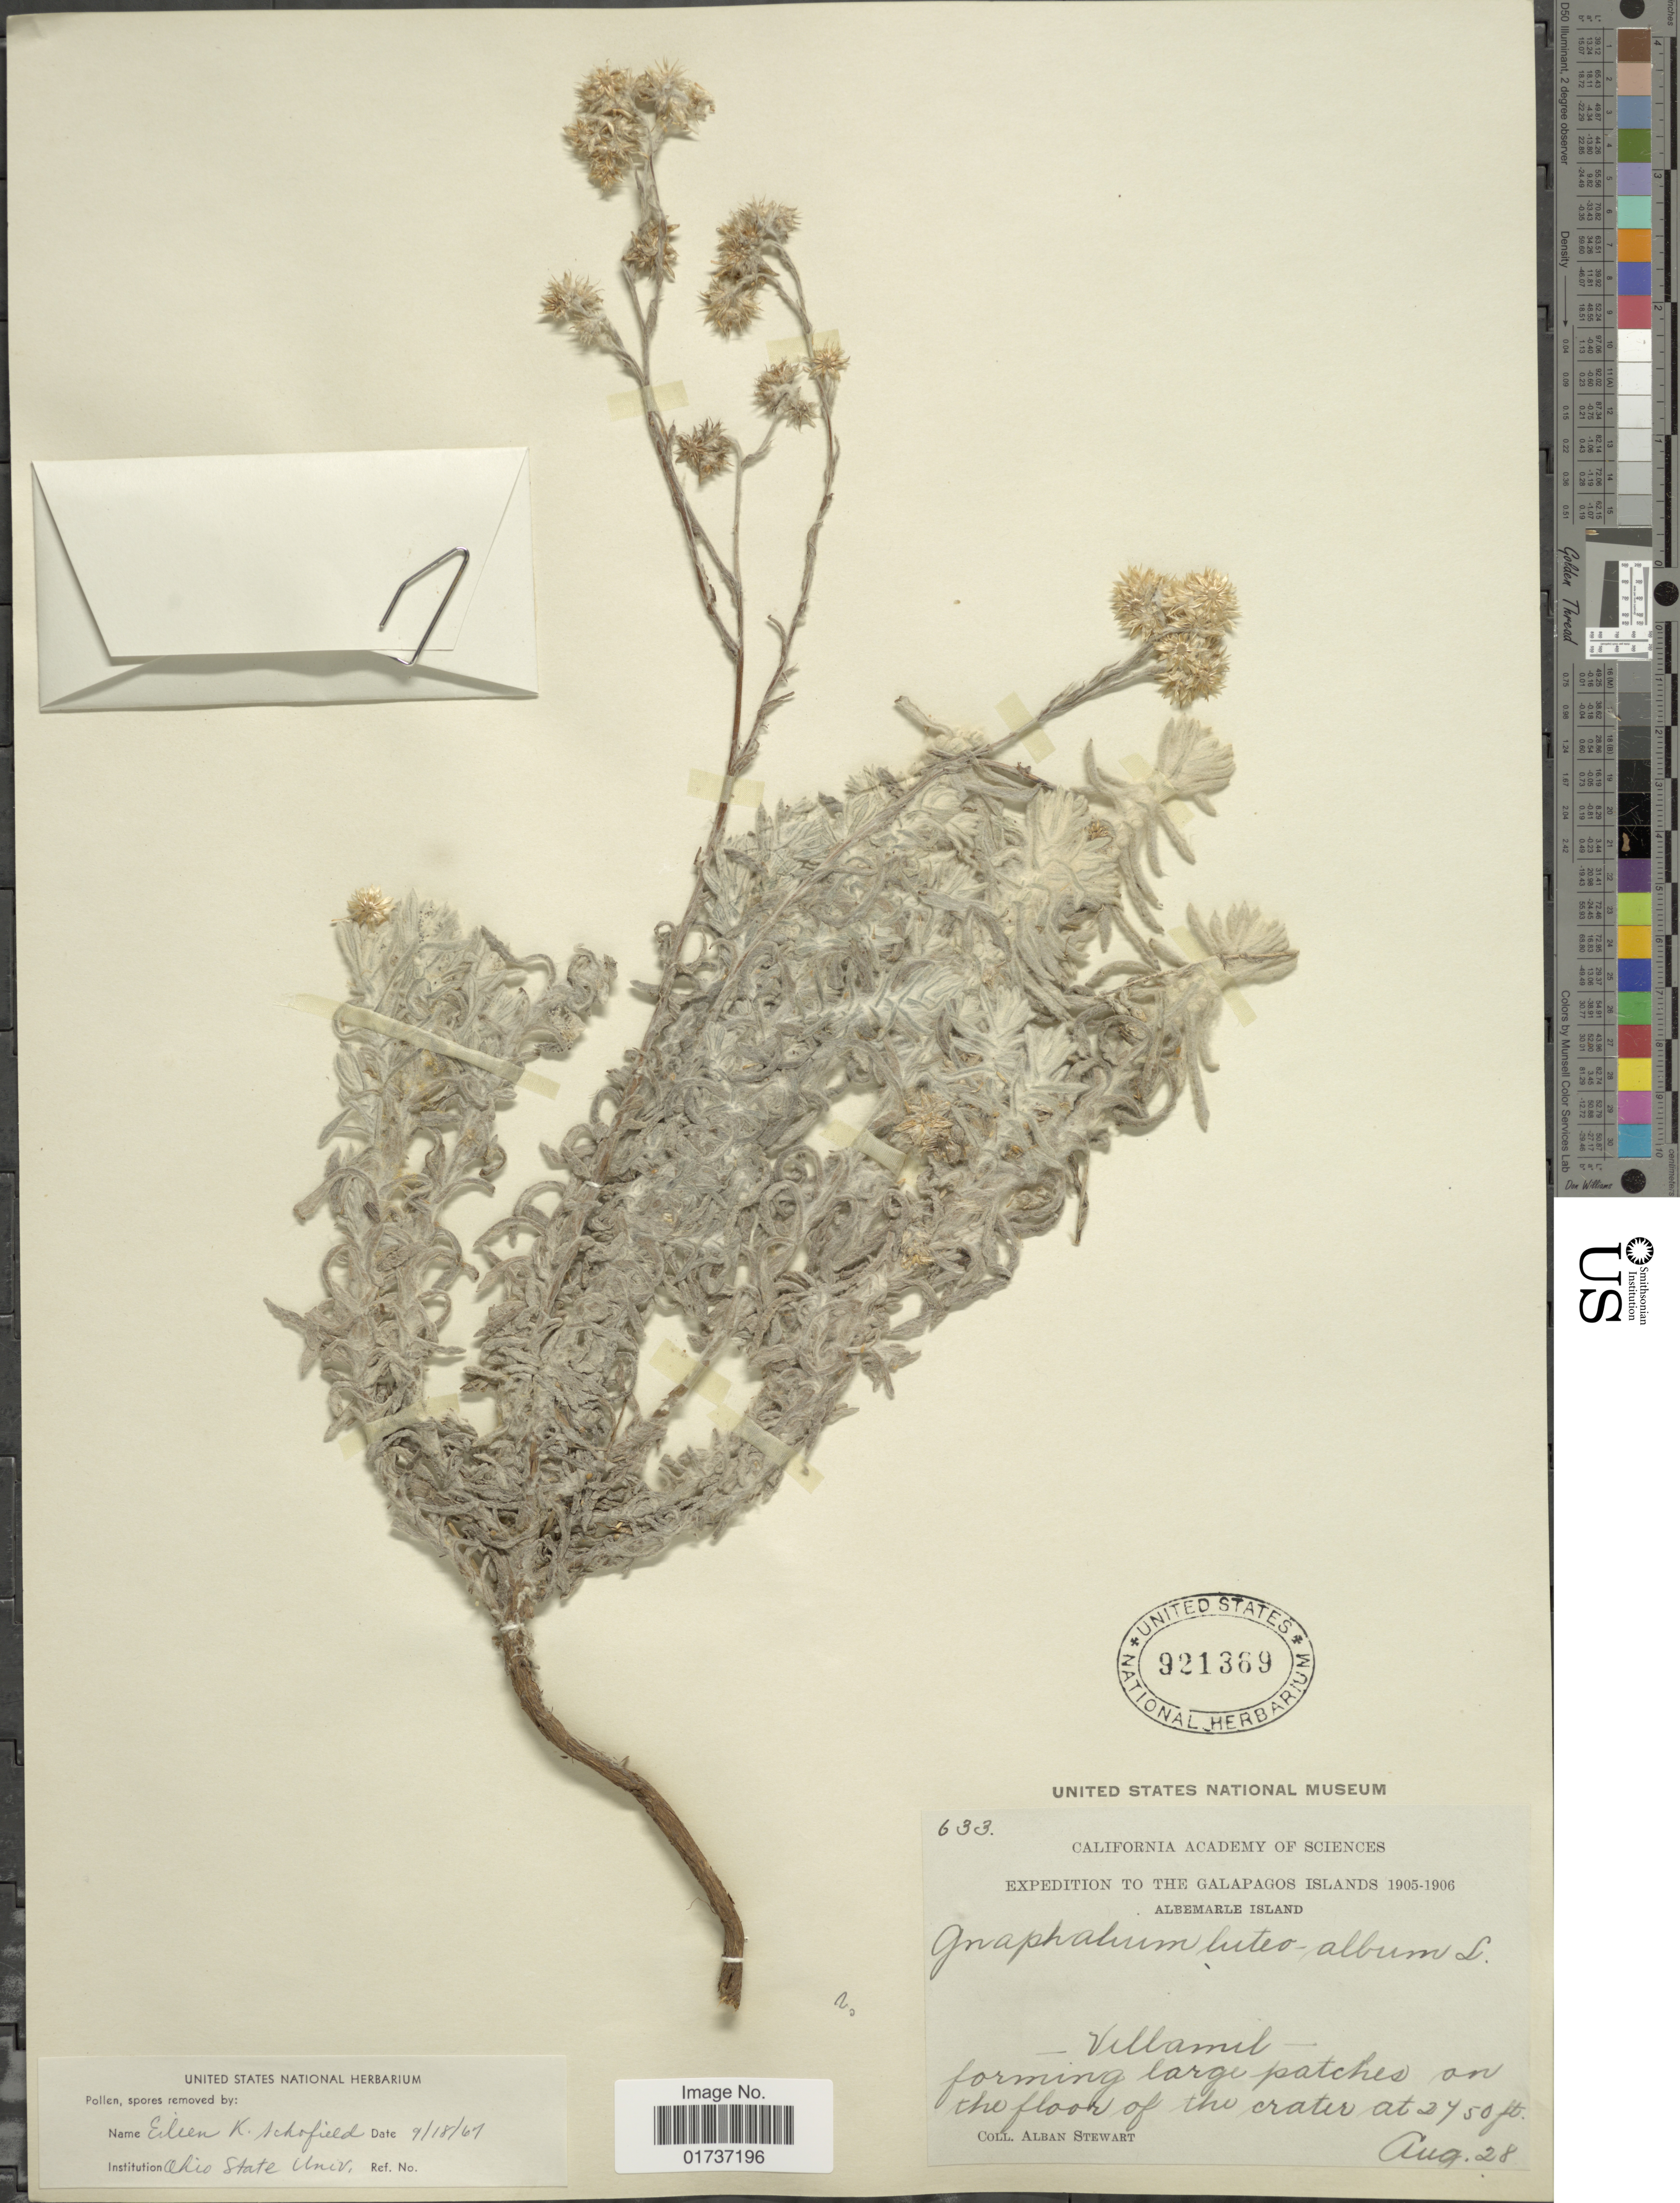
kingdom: Plantae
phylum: Tracheophyta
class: Magnoliopsida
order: Asterales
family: Asteraceae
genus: Gnaphalium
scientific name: Gnaphalium vira-vira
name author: Molina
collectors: A. Stewart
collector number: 633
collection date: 1905-08-28/1906-08-28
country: Ecuador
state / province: Colón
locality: The Galapagos Islands, Albemarle Island, Villamil, forming large patches on the floor of the crater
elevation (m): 838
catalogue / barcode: US 921369